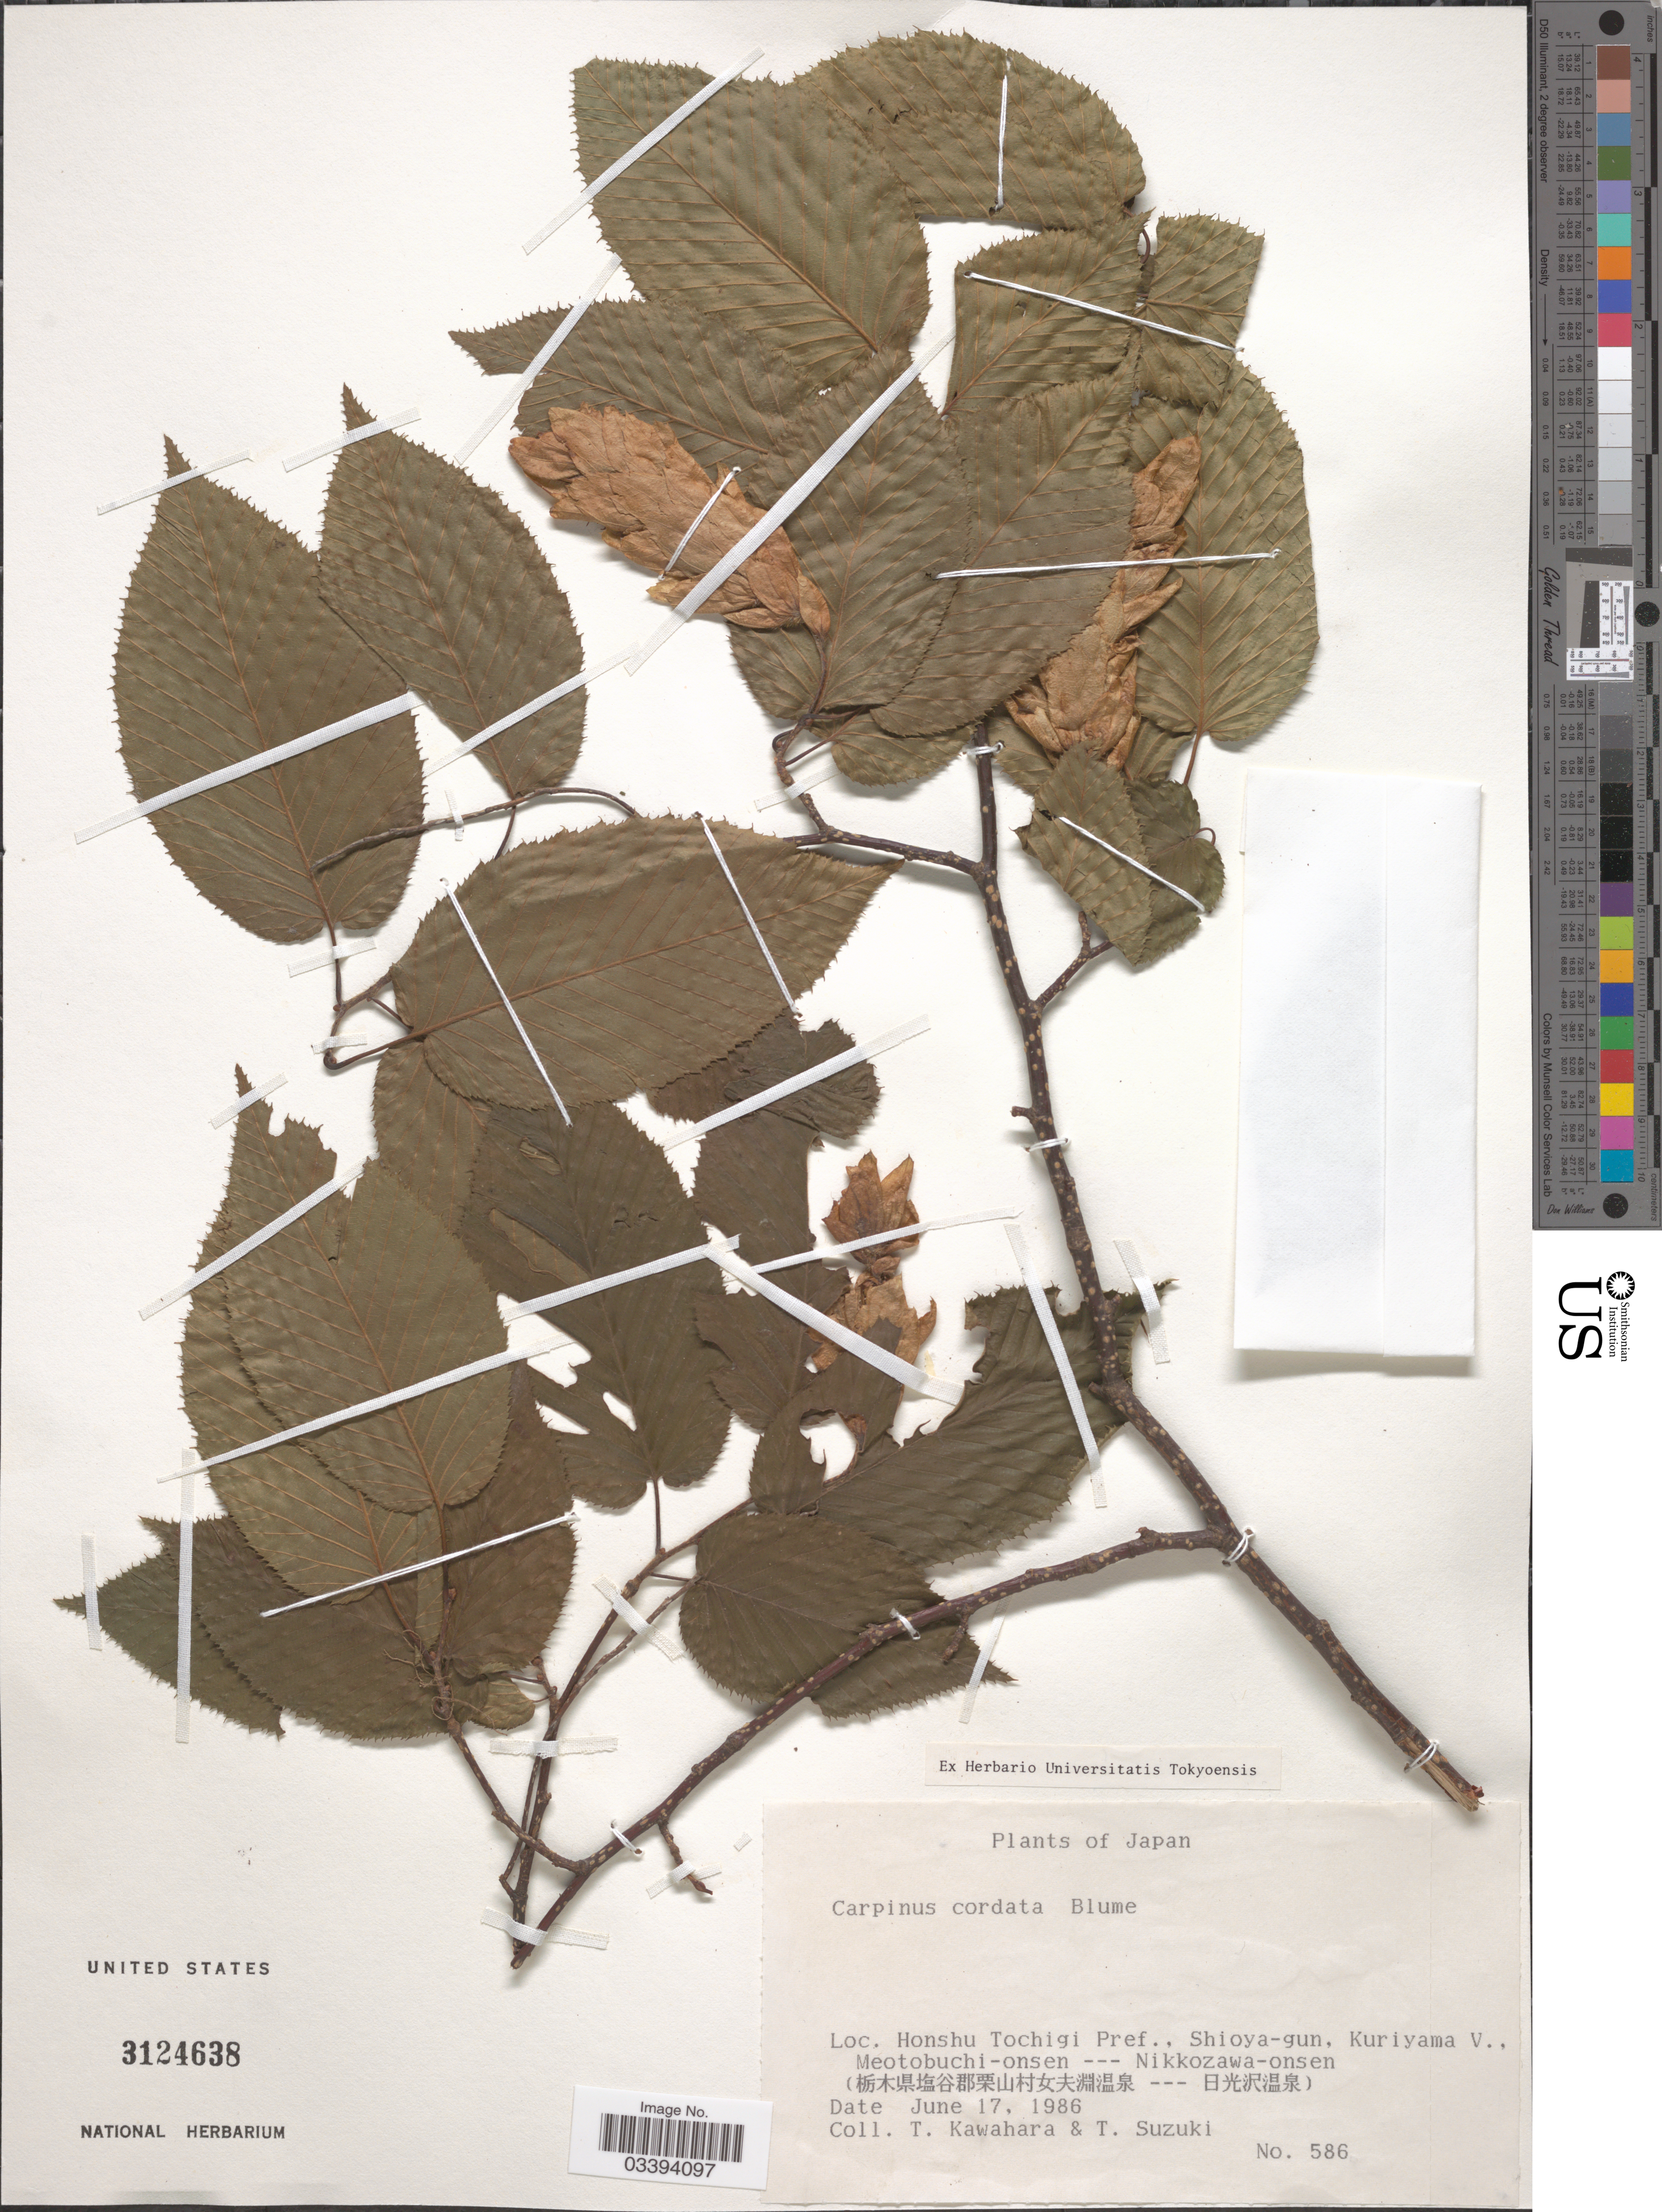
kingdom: Plantae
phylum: Tracheophyta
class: Magnoliopsida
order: Fagales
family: Betulaceae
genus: Carpinus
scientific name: Carpinus cordata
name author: Blume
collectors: T. Kawahara & T. Suzuki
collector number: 586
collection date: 1986-06-17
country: Japan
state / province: Totigi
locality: Honshu Tochigi Pref., Shioya-gun, Kuriyama V., Meotobuchi-onsen Nikkozawa-onsen X.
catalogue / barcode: US 3124638